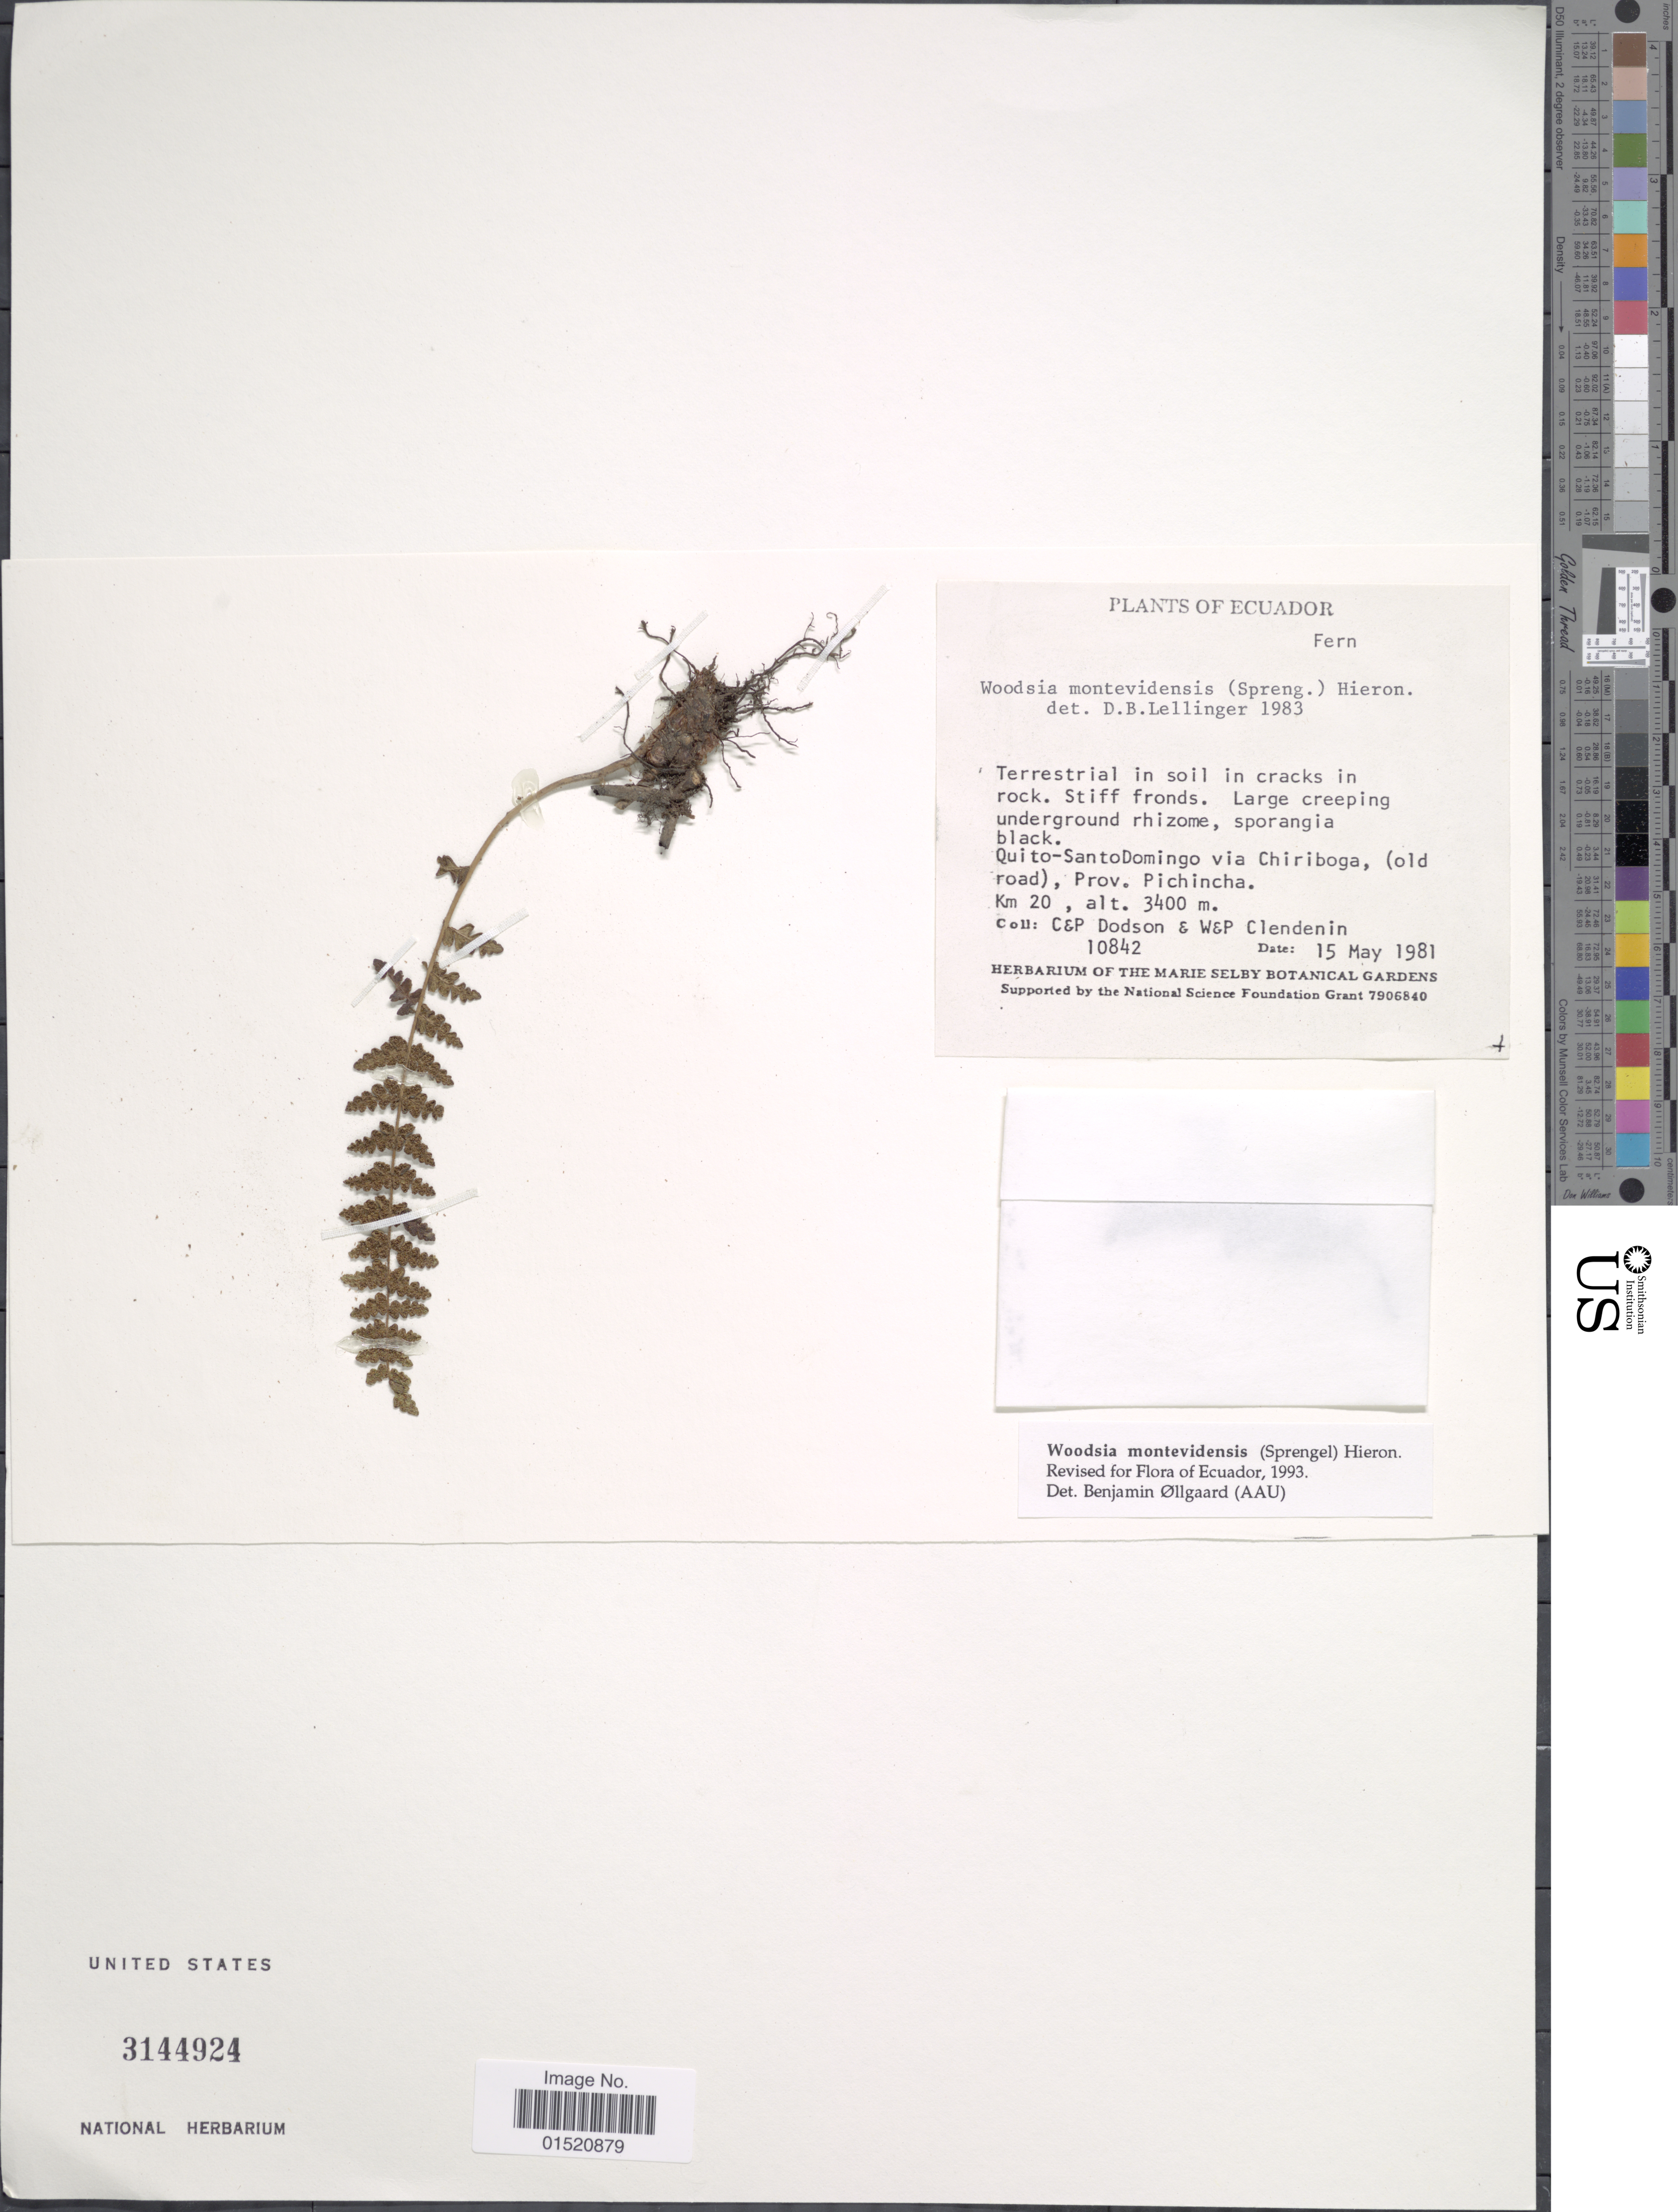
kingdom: Plantae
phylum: Tracheophyta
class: Polypodiopsida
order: Polypodiales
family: Woodsiaceae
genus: Woodsia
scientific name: Woodsia montevidensis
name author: (Spreng.) Hieron.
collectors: C. Dodson, P. M. Dodson, W. Clendenin & P. Clendenin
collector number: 10842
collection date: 1981-05-15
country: Ecuador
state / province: Pichincha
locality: Quito-SantoDomingo via Chiriboga, (old road)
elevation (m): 3400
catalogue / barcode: US 3144924